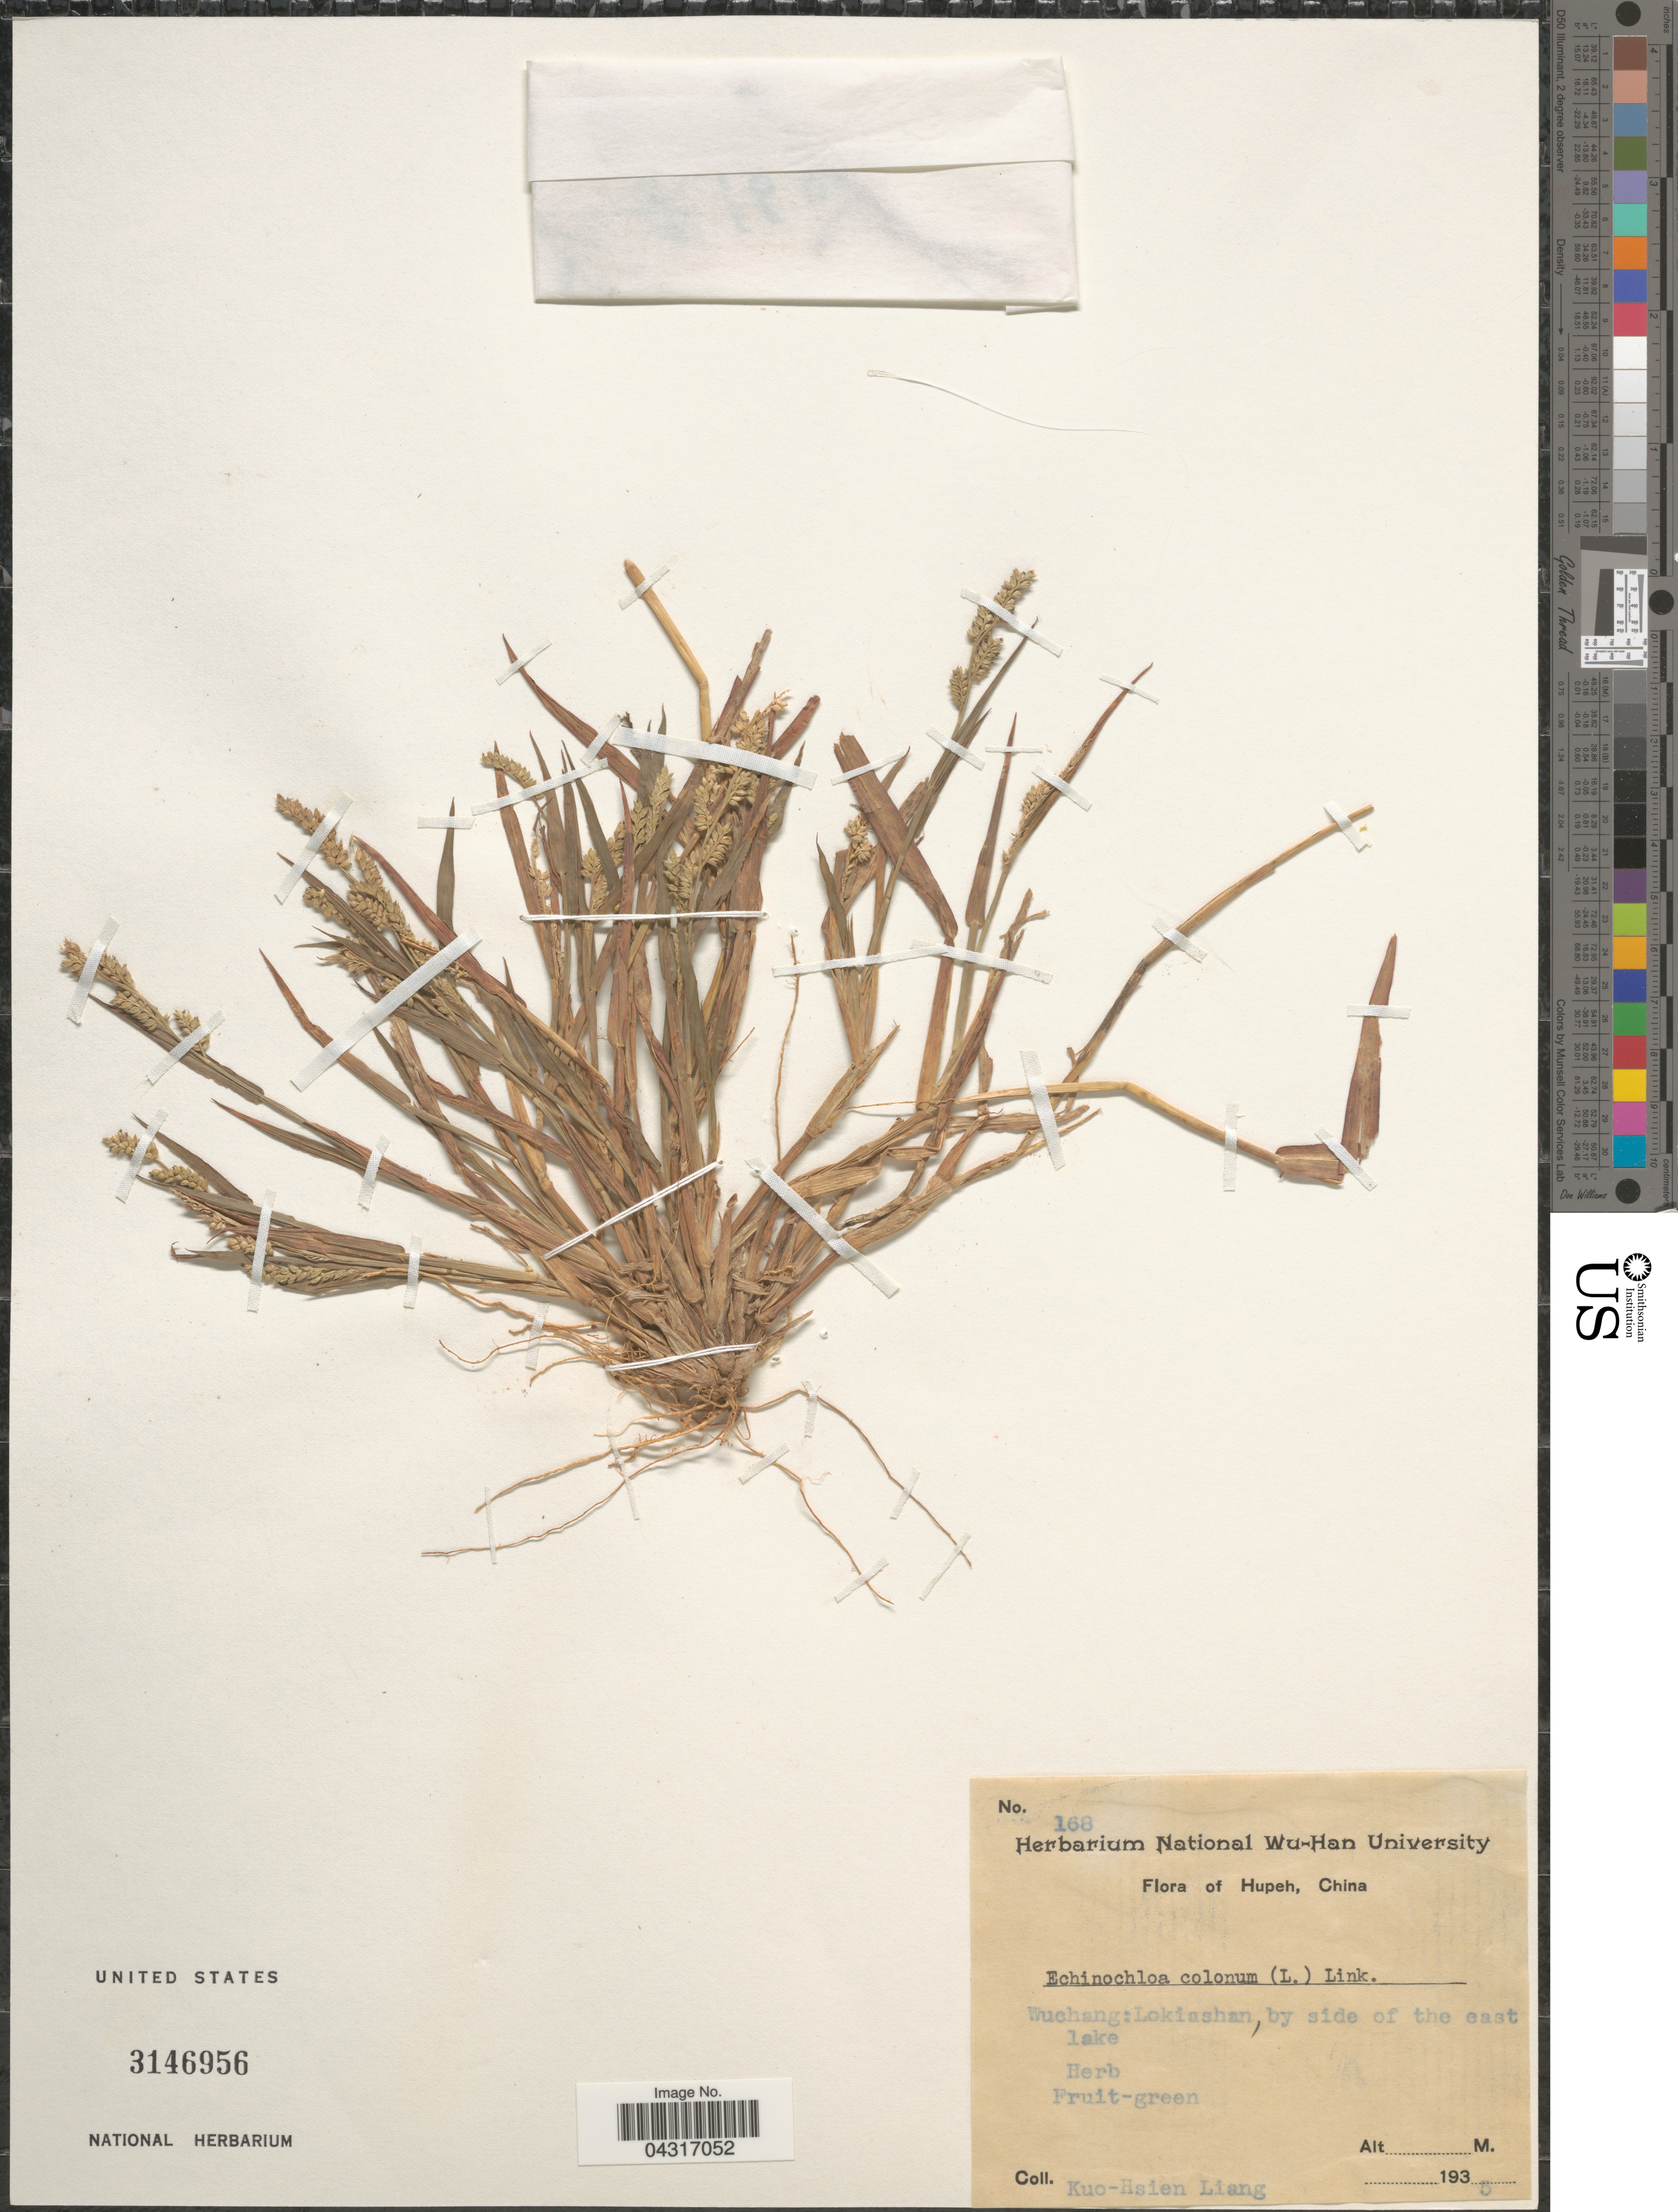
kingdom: Plantae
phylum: Tracheophyta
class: Liliopsida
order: Poales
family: Poaceae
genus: Echinochloa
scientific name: Echinochloa colona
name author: (L.) Link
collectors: L. Kuo-hsien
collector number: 168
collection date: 1935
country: China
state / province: Hubei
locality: Hupeh. Wuchang:Lokiashan by side of the east lake.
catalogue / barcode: US 3146956